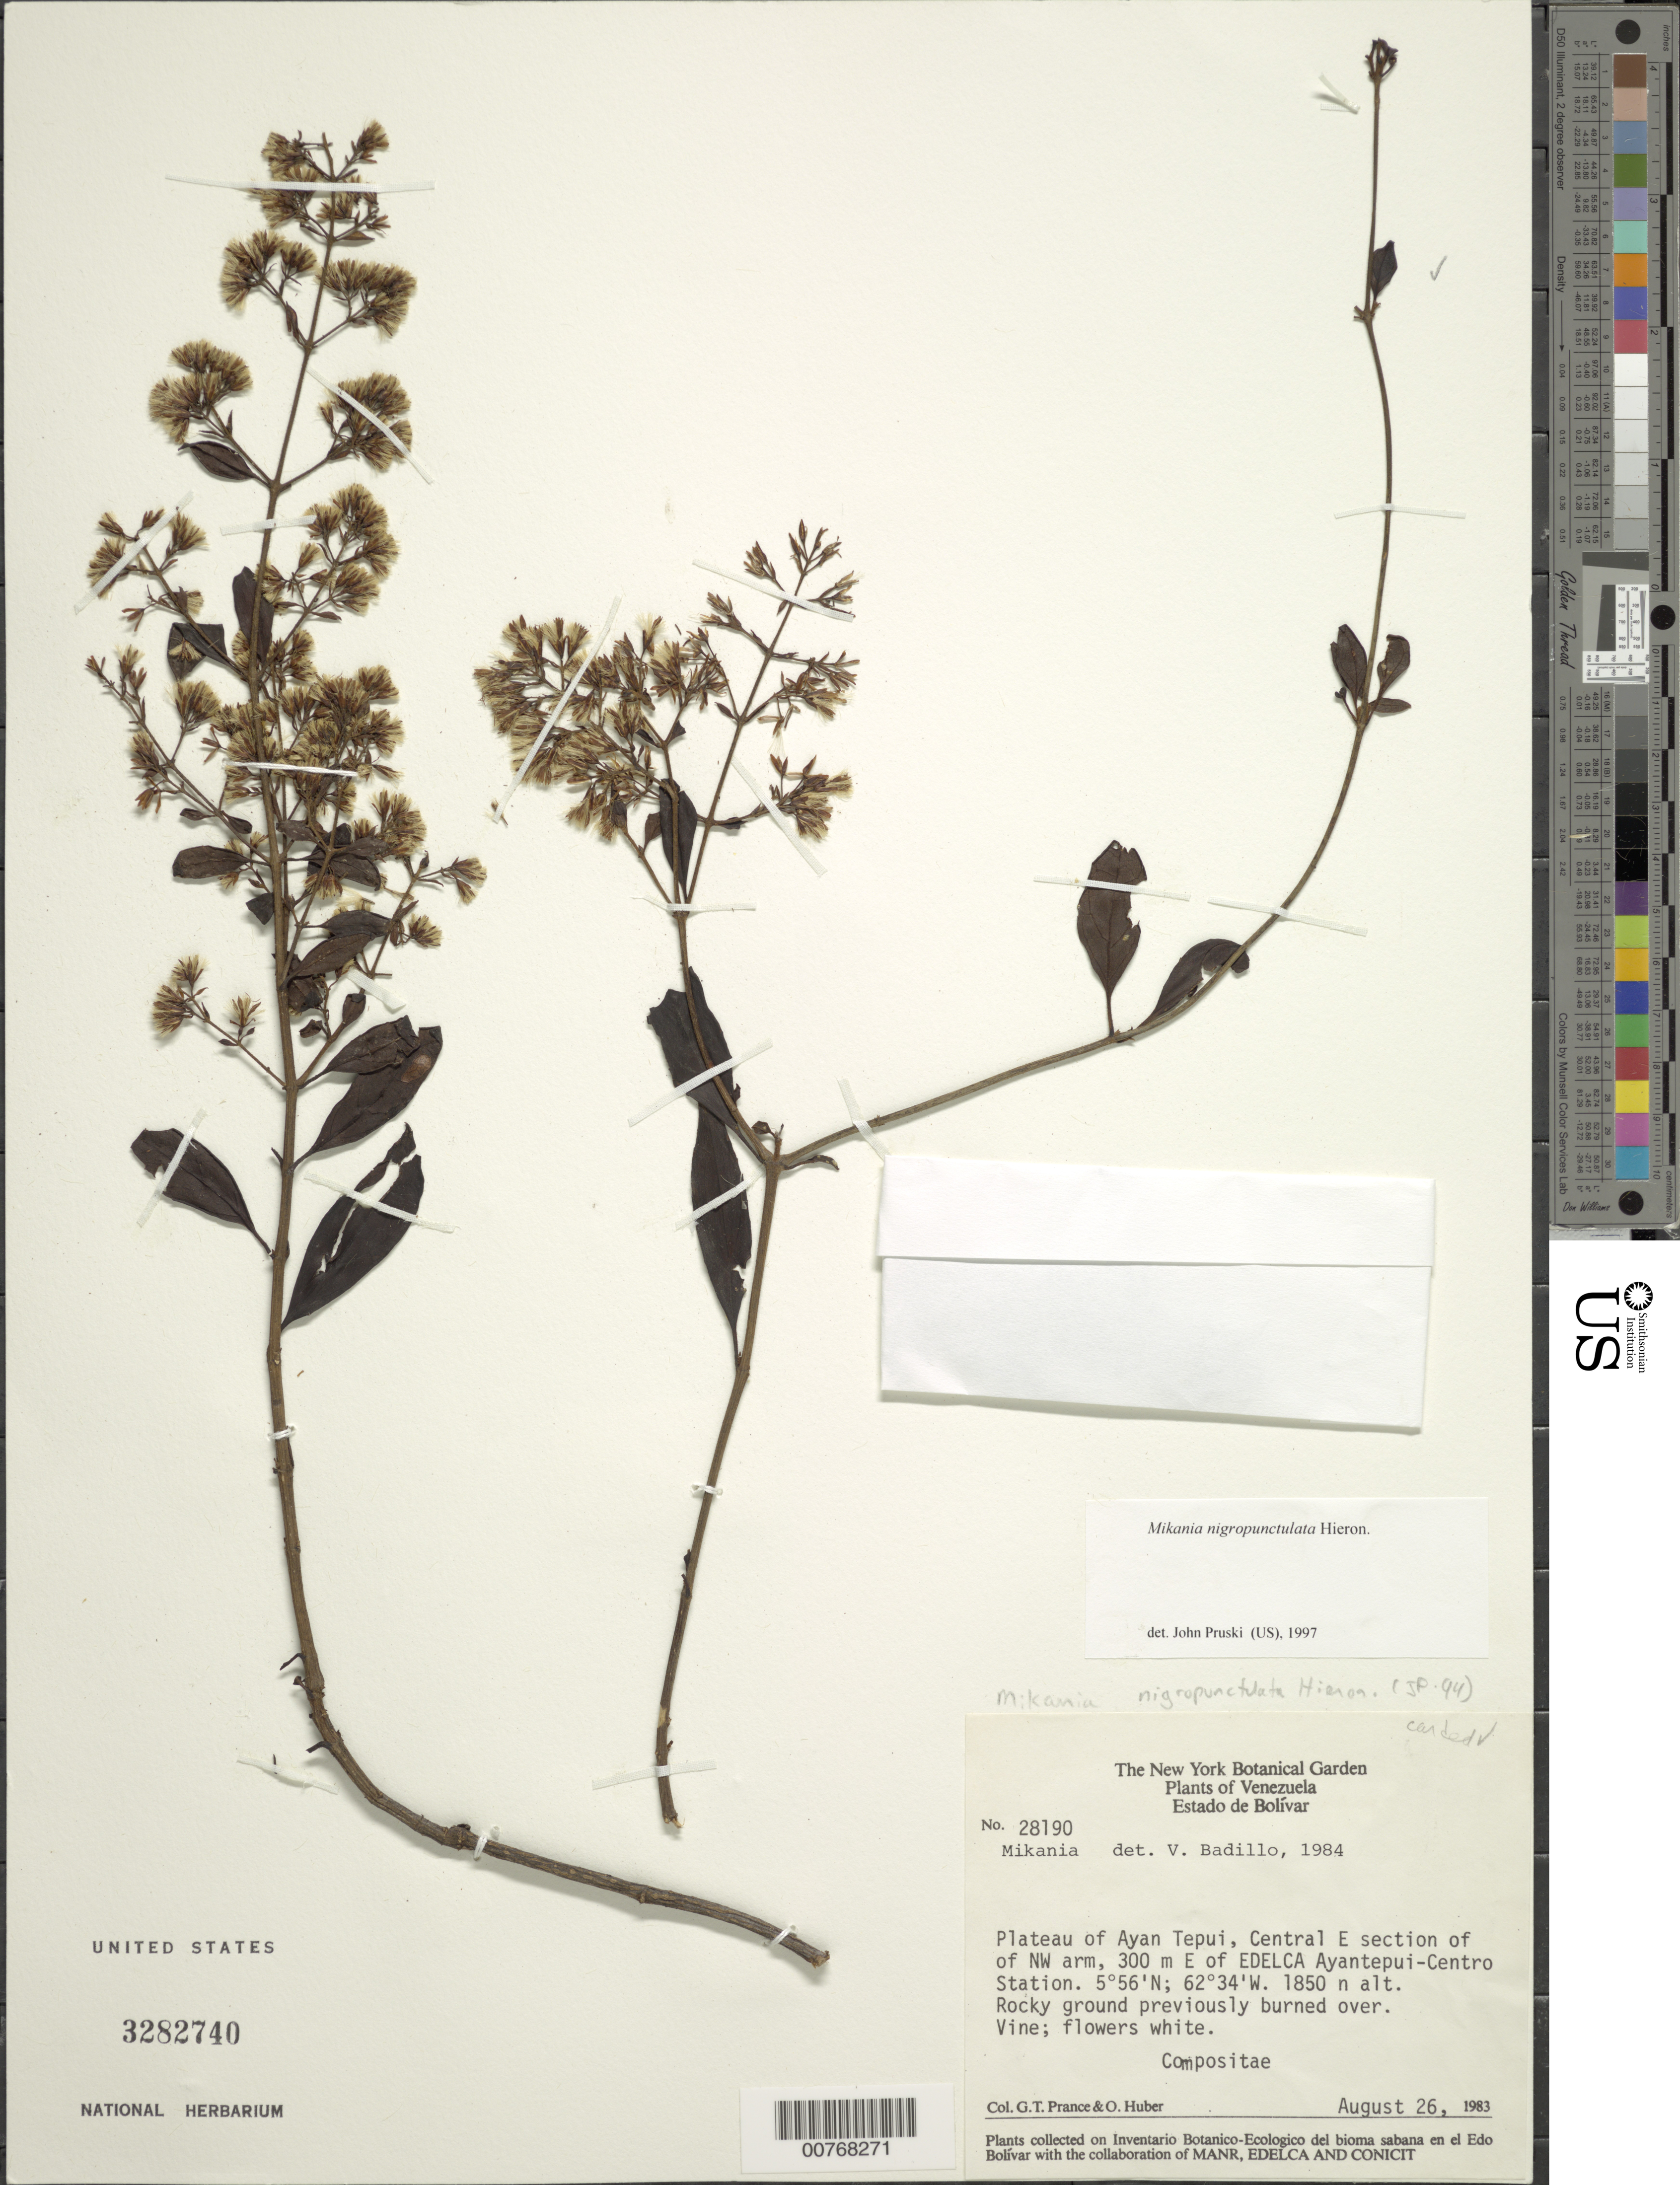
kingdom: Plantae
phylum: Tracheophyta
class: Magnoliopsida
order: Asterales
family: Asteraceae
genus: Mikania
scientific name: Mikania nigropunctulata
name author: Hieron.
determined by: Badillo, V. M.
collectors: G. T. Prance & O. Huber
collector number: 28190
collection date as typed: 26-Aug-83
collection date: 1983-08-26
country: Venezuela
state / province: Bolívar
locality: Auyan tepuí plateau, 300 m E of EDELAC Aantepuí-Centro Station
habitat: Rocky ground previously burned over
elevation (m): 1850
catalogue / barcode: US 3282740